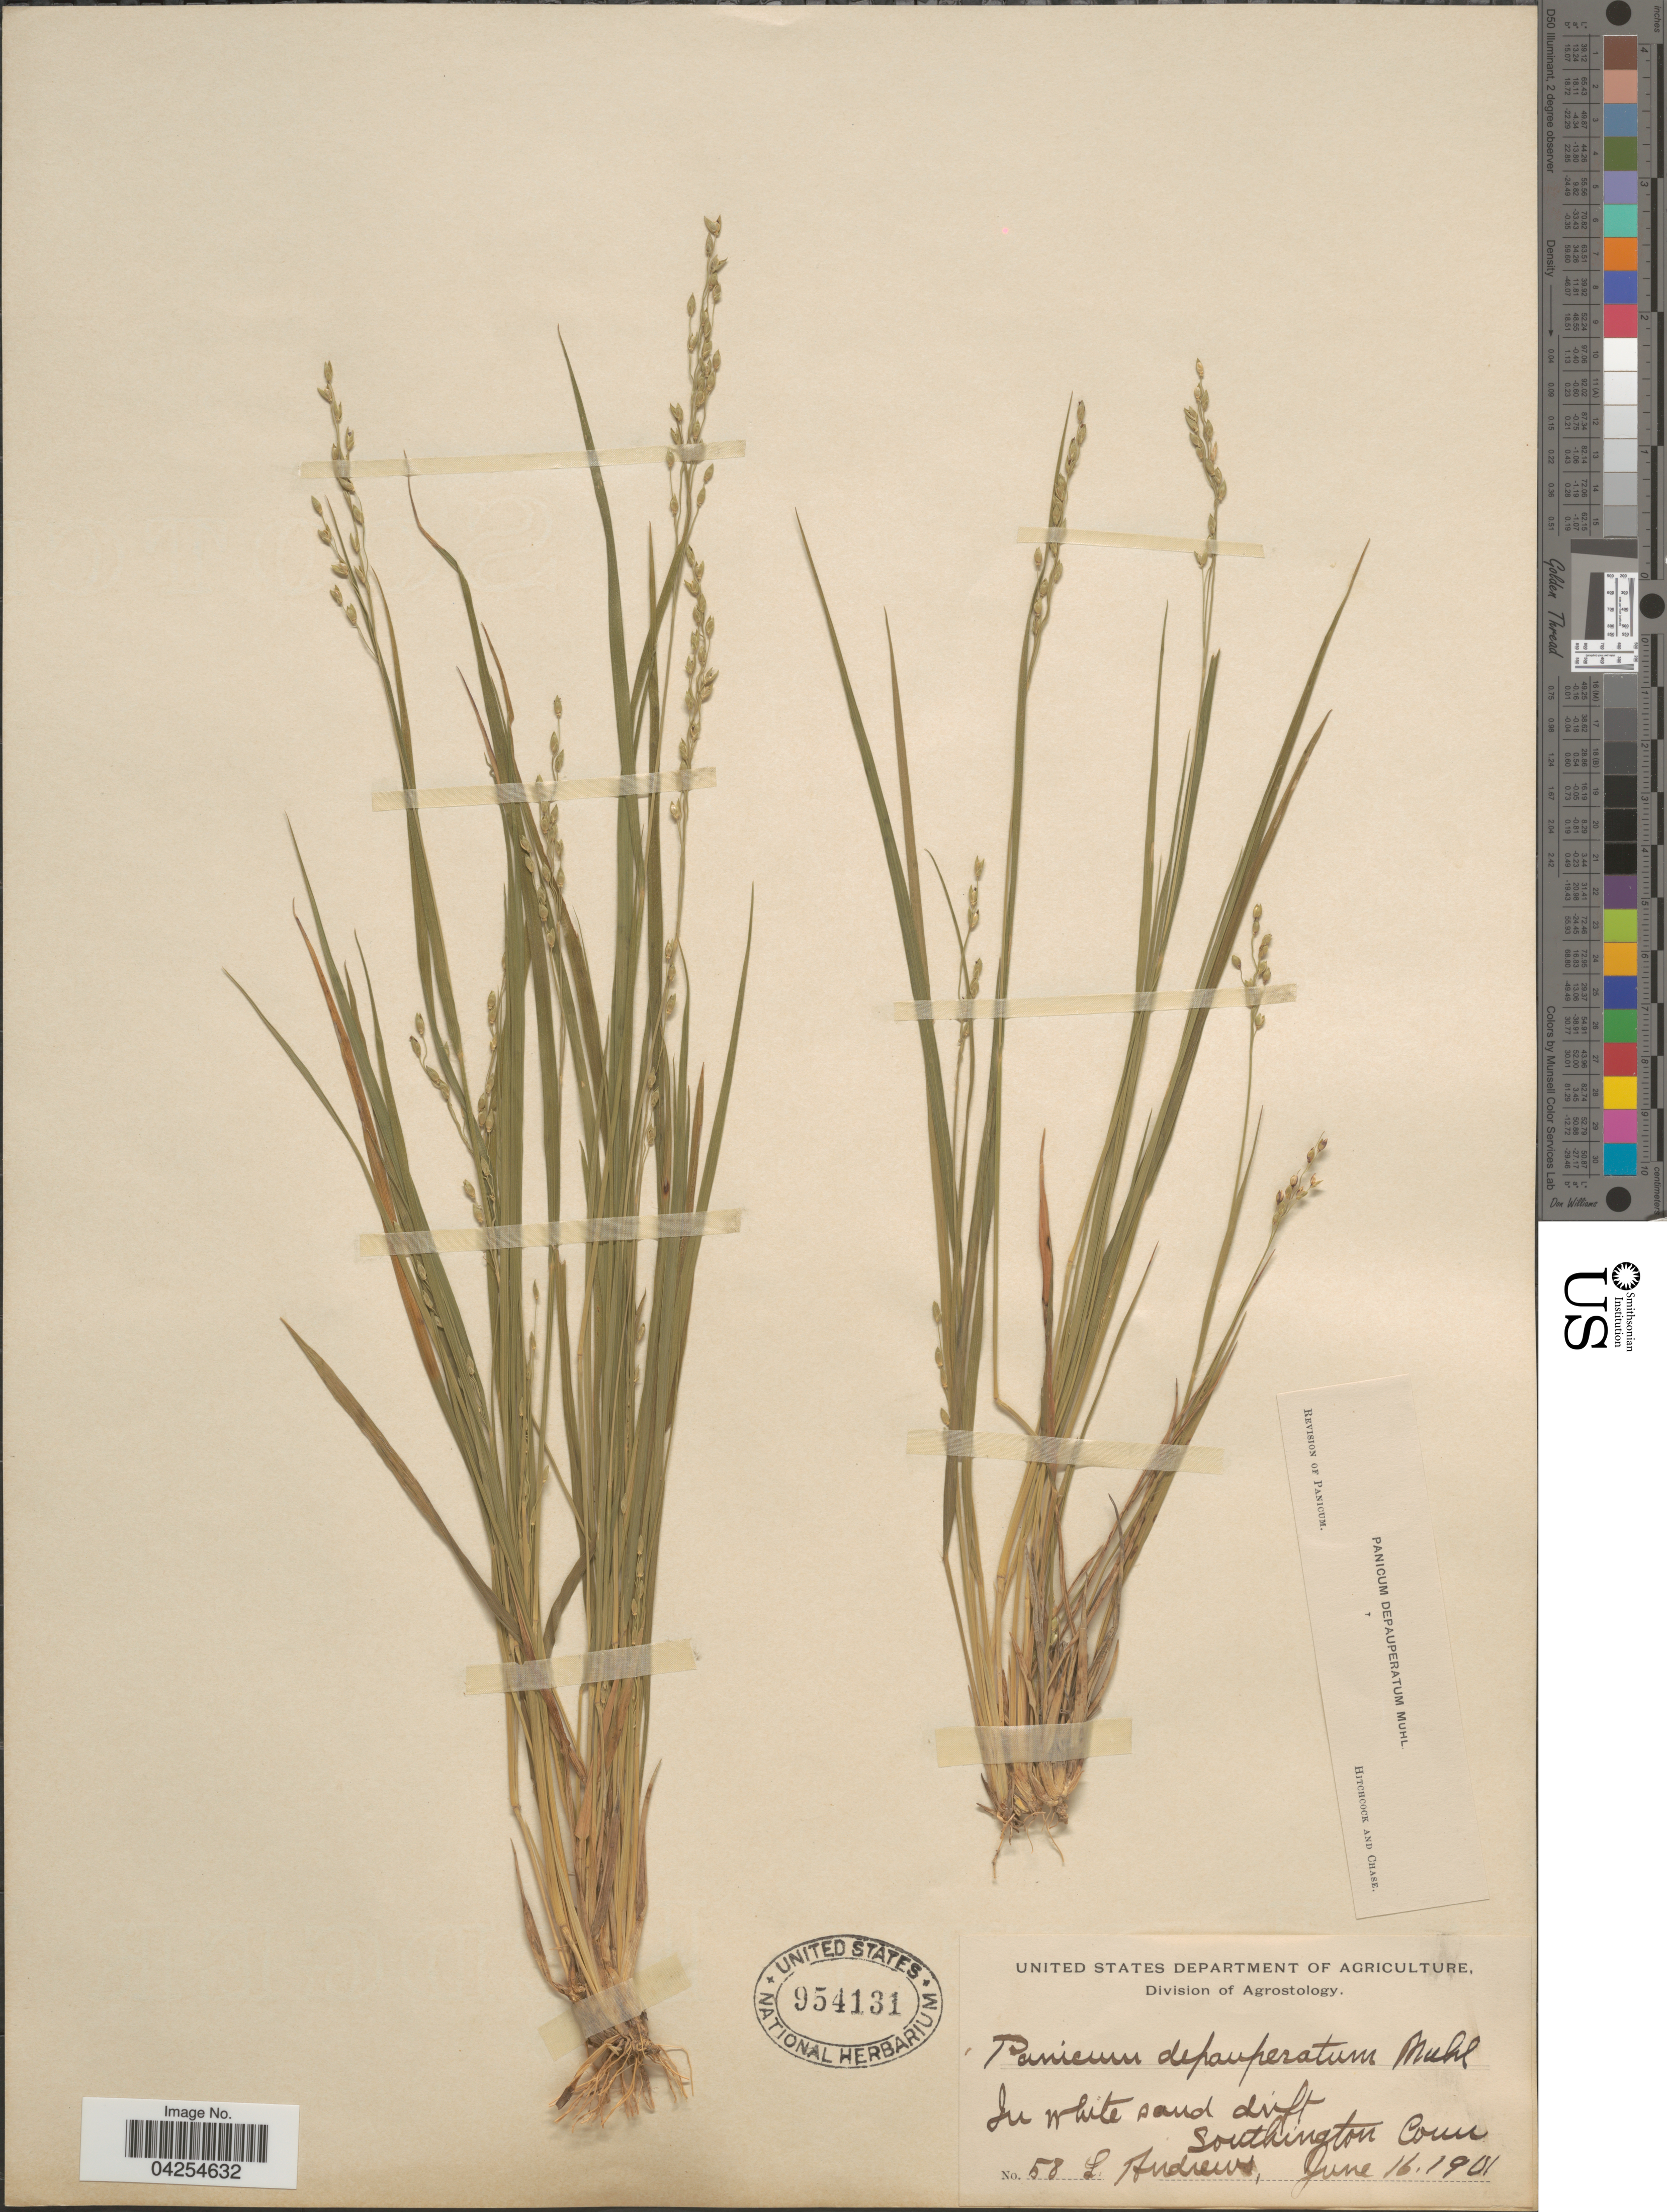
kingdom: Plantae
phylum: Tracheophyta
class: Liliopsida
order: Poales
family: Poaceae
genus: Dichanthelium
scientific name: Dichanthelium depauperatum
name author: (Muhl.) Gould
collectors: L. Andrews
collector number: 58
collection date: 1901-06-16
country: United States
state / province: Connecticut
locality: Southington.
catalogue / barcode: US 954131